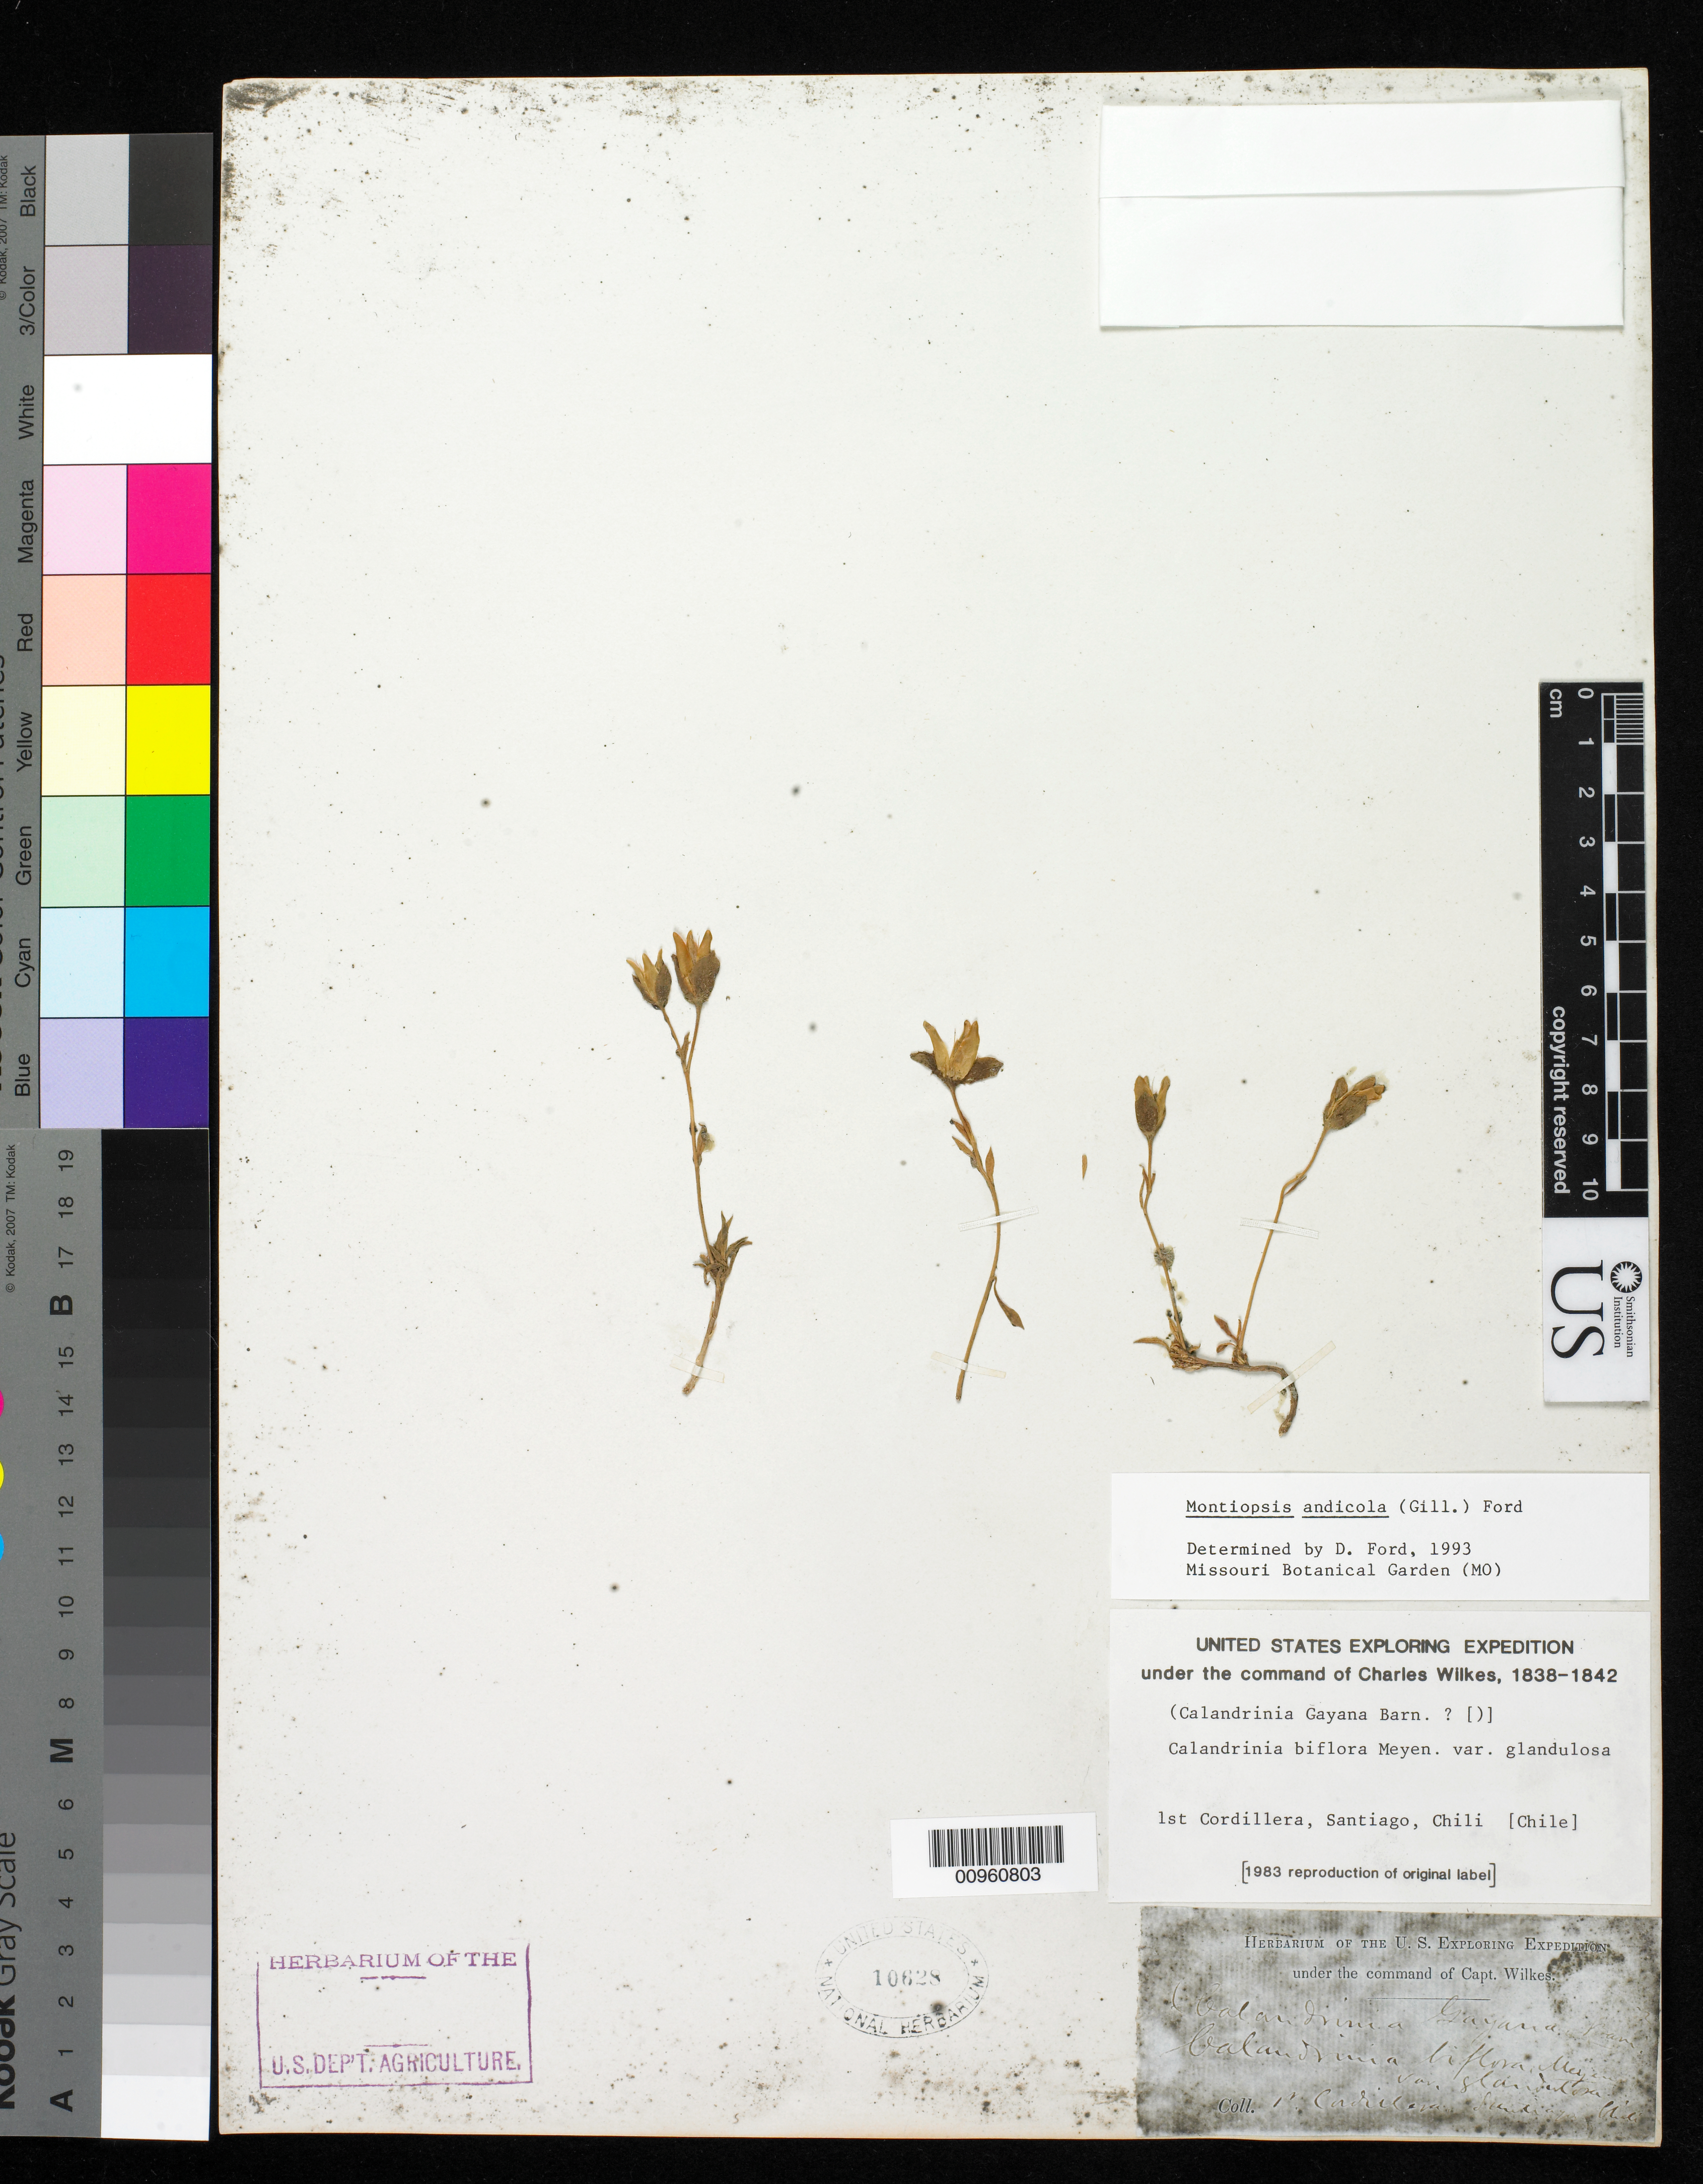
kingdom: Plantae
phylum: Tracheophyta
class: Magnoliopsida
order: Caryophyllales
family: Montiaceae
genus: Montiopsis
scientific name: Montiopsis andicola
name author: (Gillies ex Hook. & Arn.) D.I. Ford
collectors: Wilkes Explor. Exped.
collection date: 1838/1842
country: Chile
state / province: Región Metropolitana (RM)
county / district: Santiago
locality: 1st Cordillera, Santiago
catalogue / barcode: US 10628